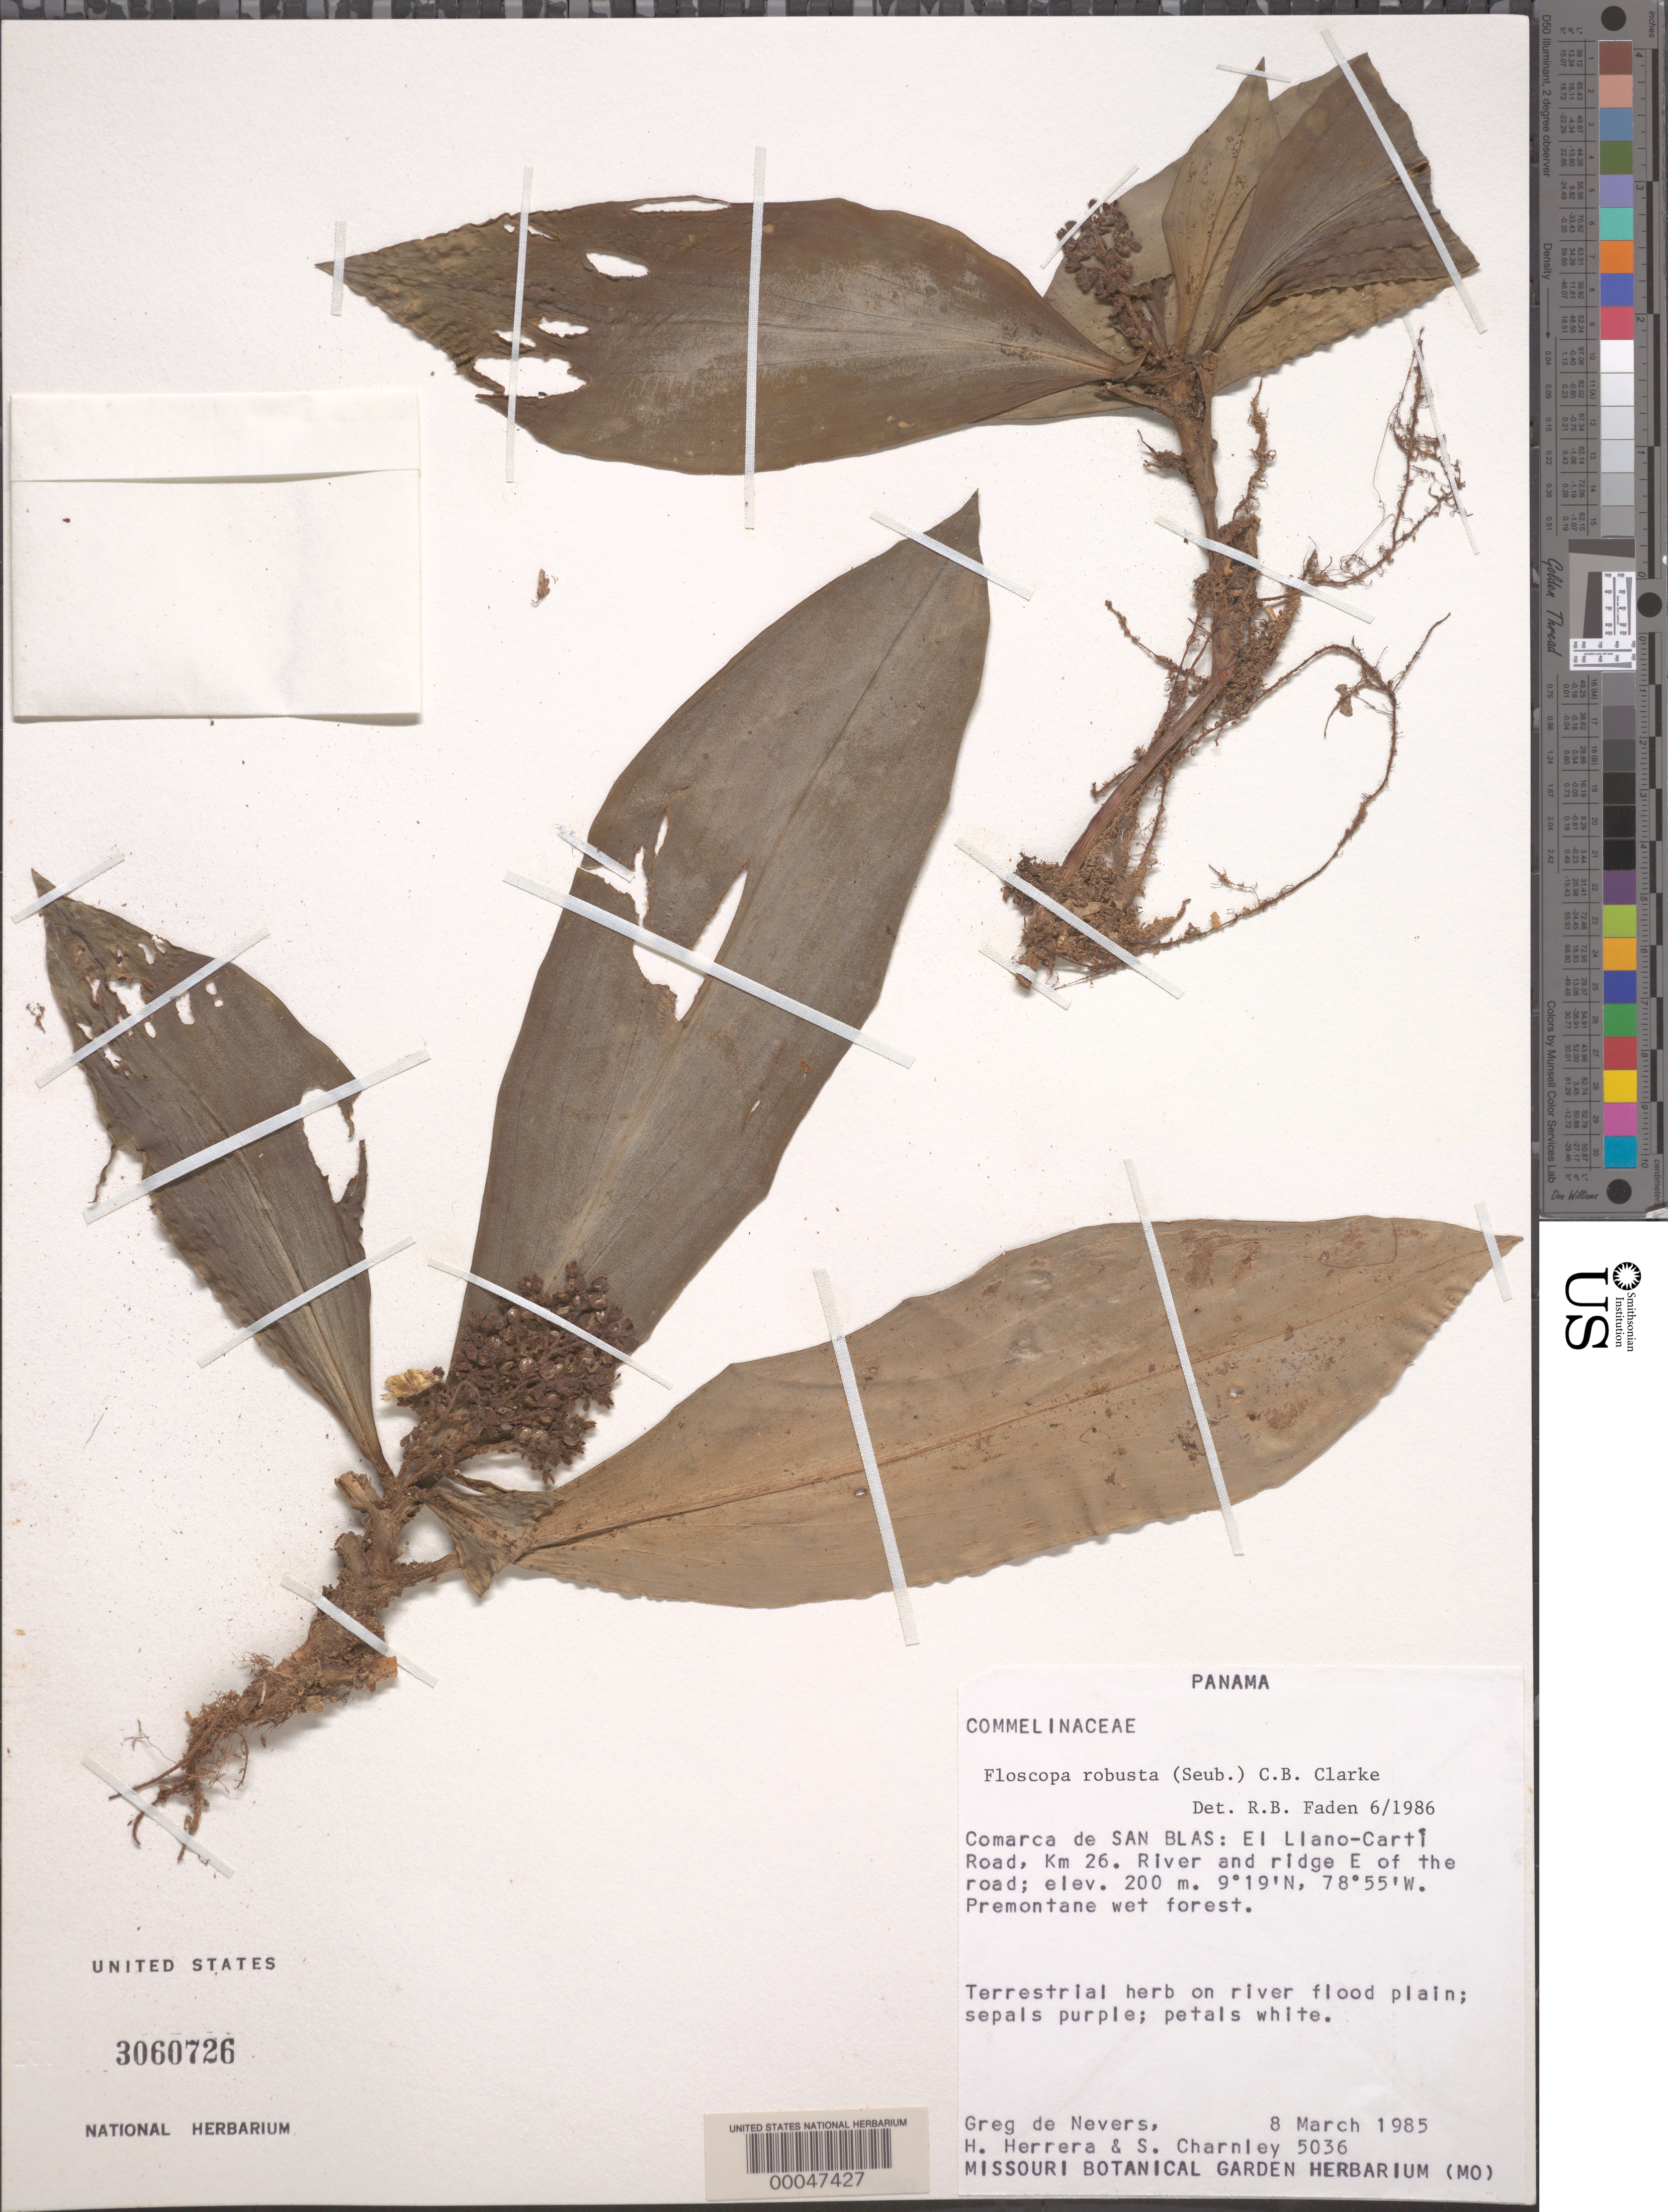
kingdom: Plantae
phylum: Tracheophyta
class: Liliopsida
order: Commelinales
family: Commelinaceae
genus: Floscopa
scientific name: Floscopa robusta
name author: (Seub.) C.B. Clarke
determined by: Faden, Robert B., (US), Smithsonian Institution - National Museum of Natural History (UNITED STATES)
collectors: H. Herrera & S. Charnley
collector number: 5036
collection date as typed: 08 Mar 1985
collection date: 1985-03-08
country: Mexico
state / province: Nayarit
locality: El llano carti rd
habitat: Flood plain in wet premontane forest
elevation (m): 200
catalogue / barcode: US 3060726